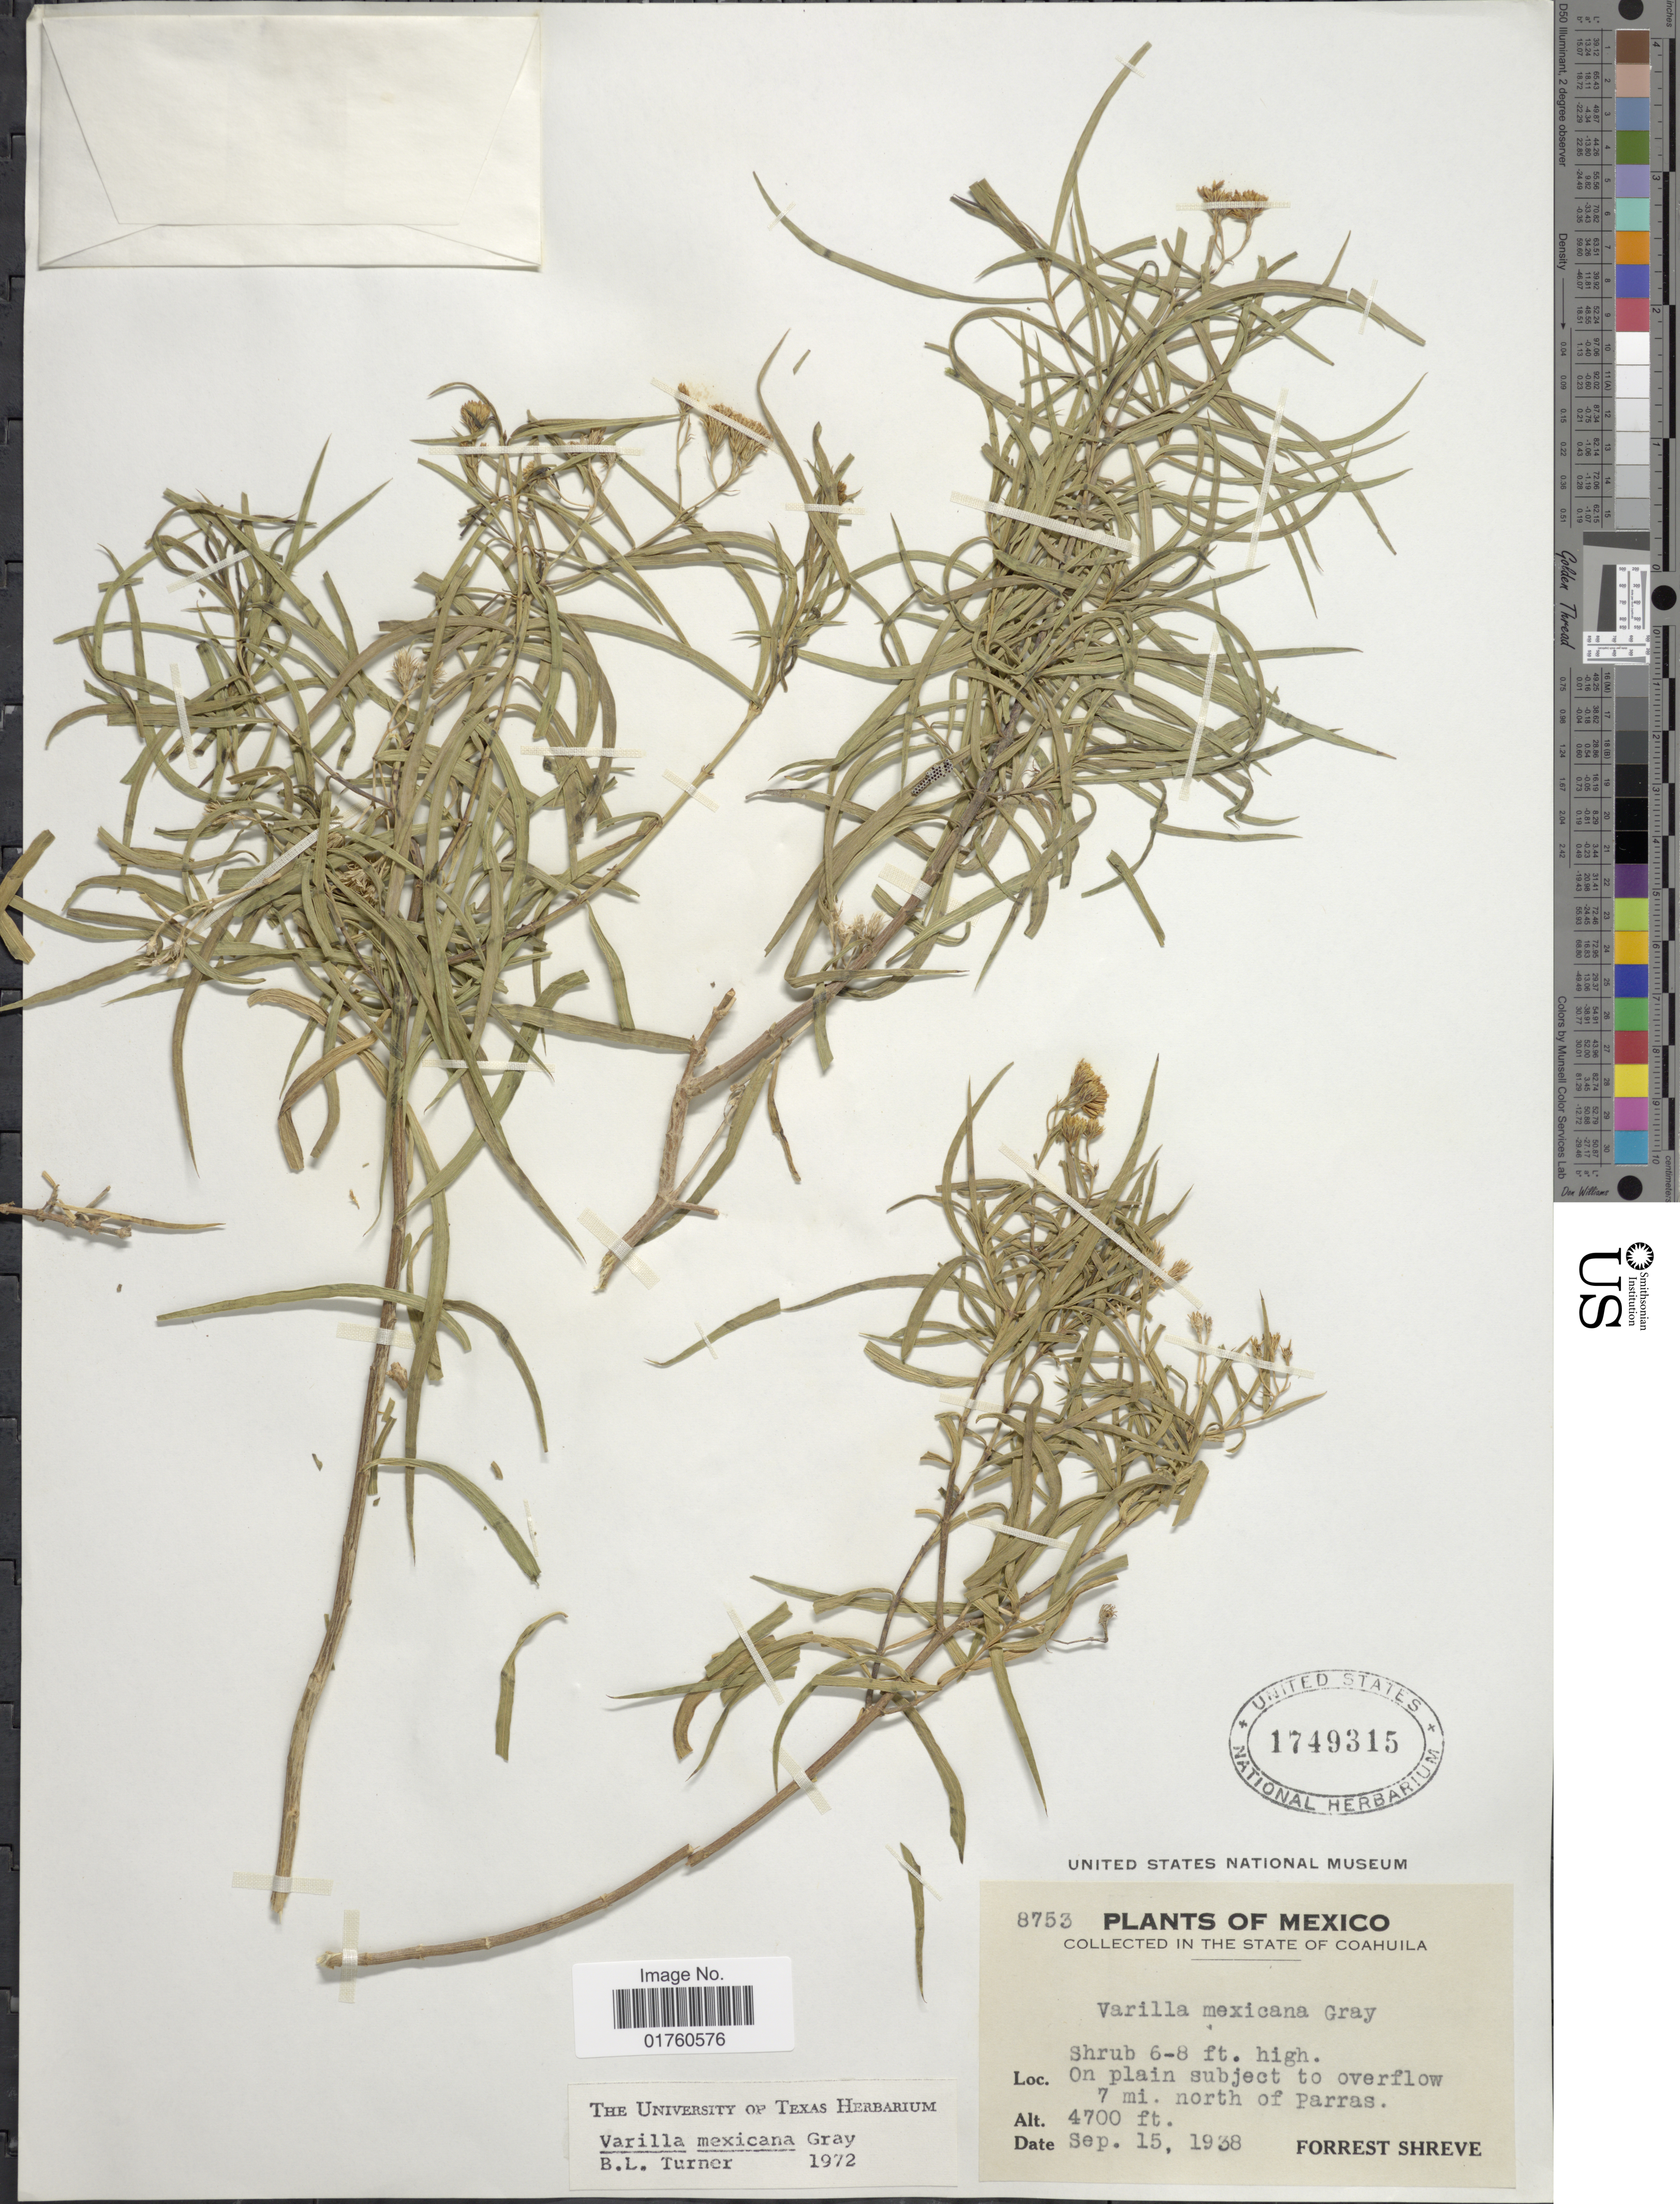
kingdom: Plantae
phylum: Tracheophyta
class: Magnoliopsida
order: Asterales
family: Asteraceae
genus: Varilla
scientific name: Varilla mexicana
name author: A. Gray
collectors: F. Shreve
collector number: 8753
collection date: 1938-09-15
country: Mexico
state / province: Coahuila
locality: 7 mi. north of Parras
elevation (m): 1433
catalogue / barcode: US 1749315